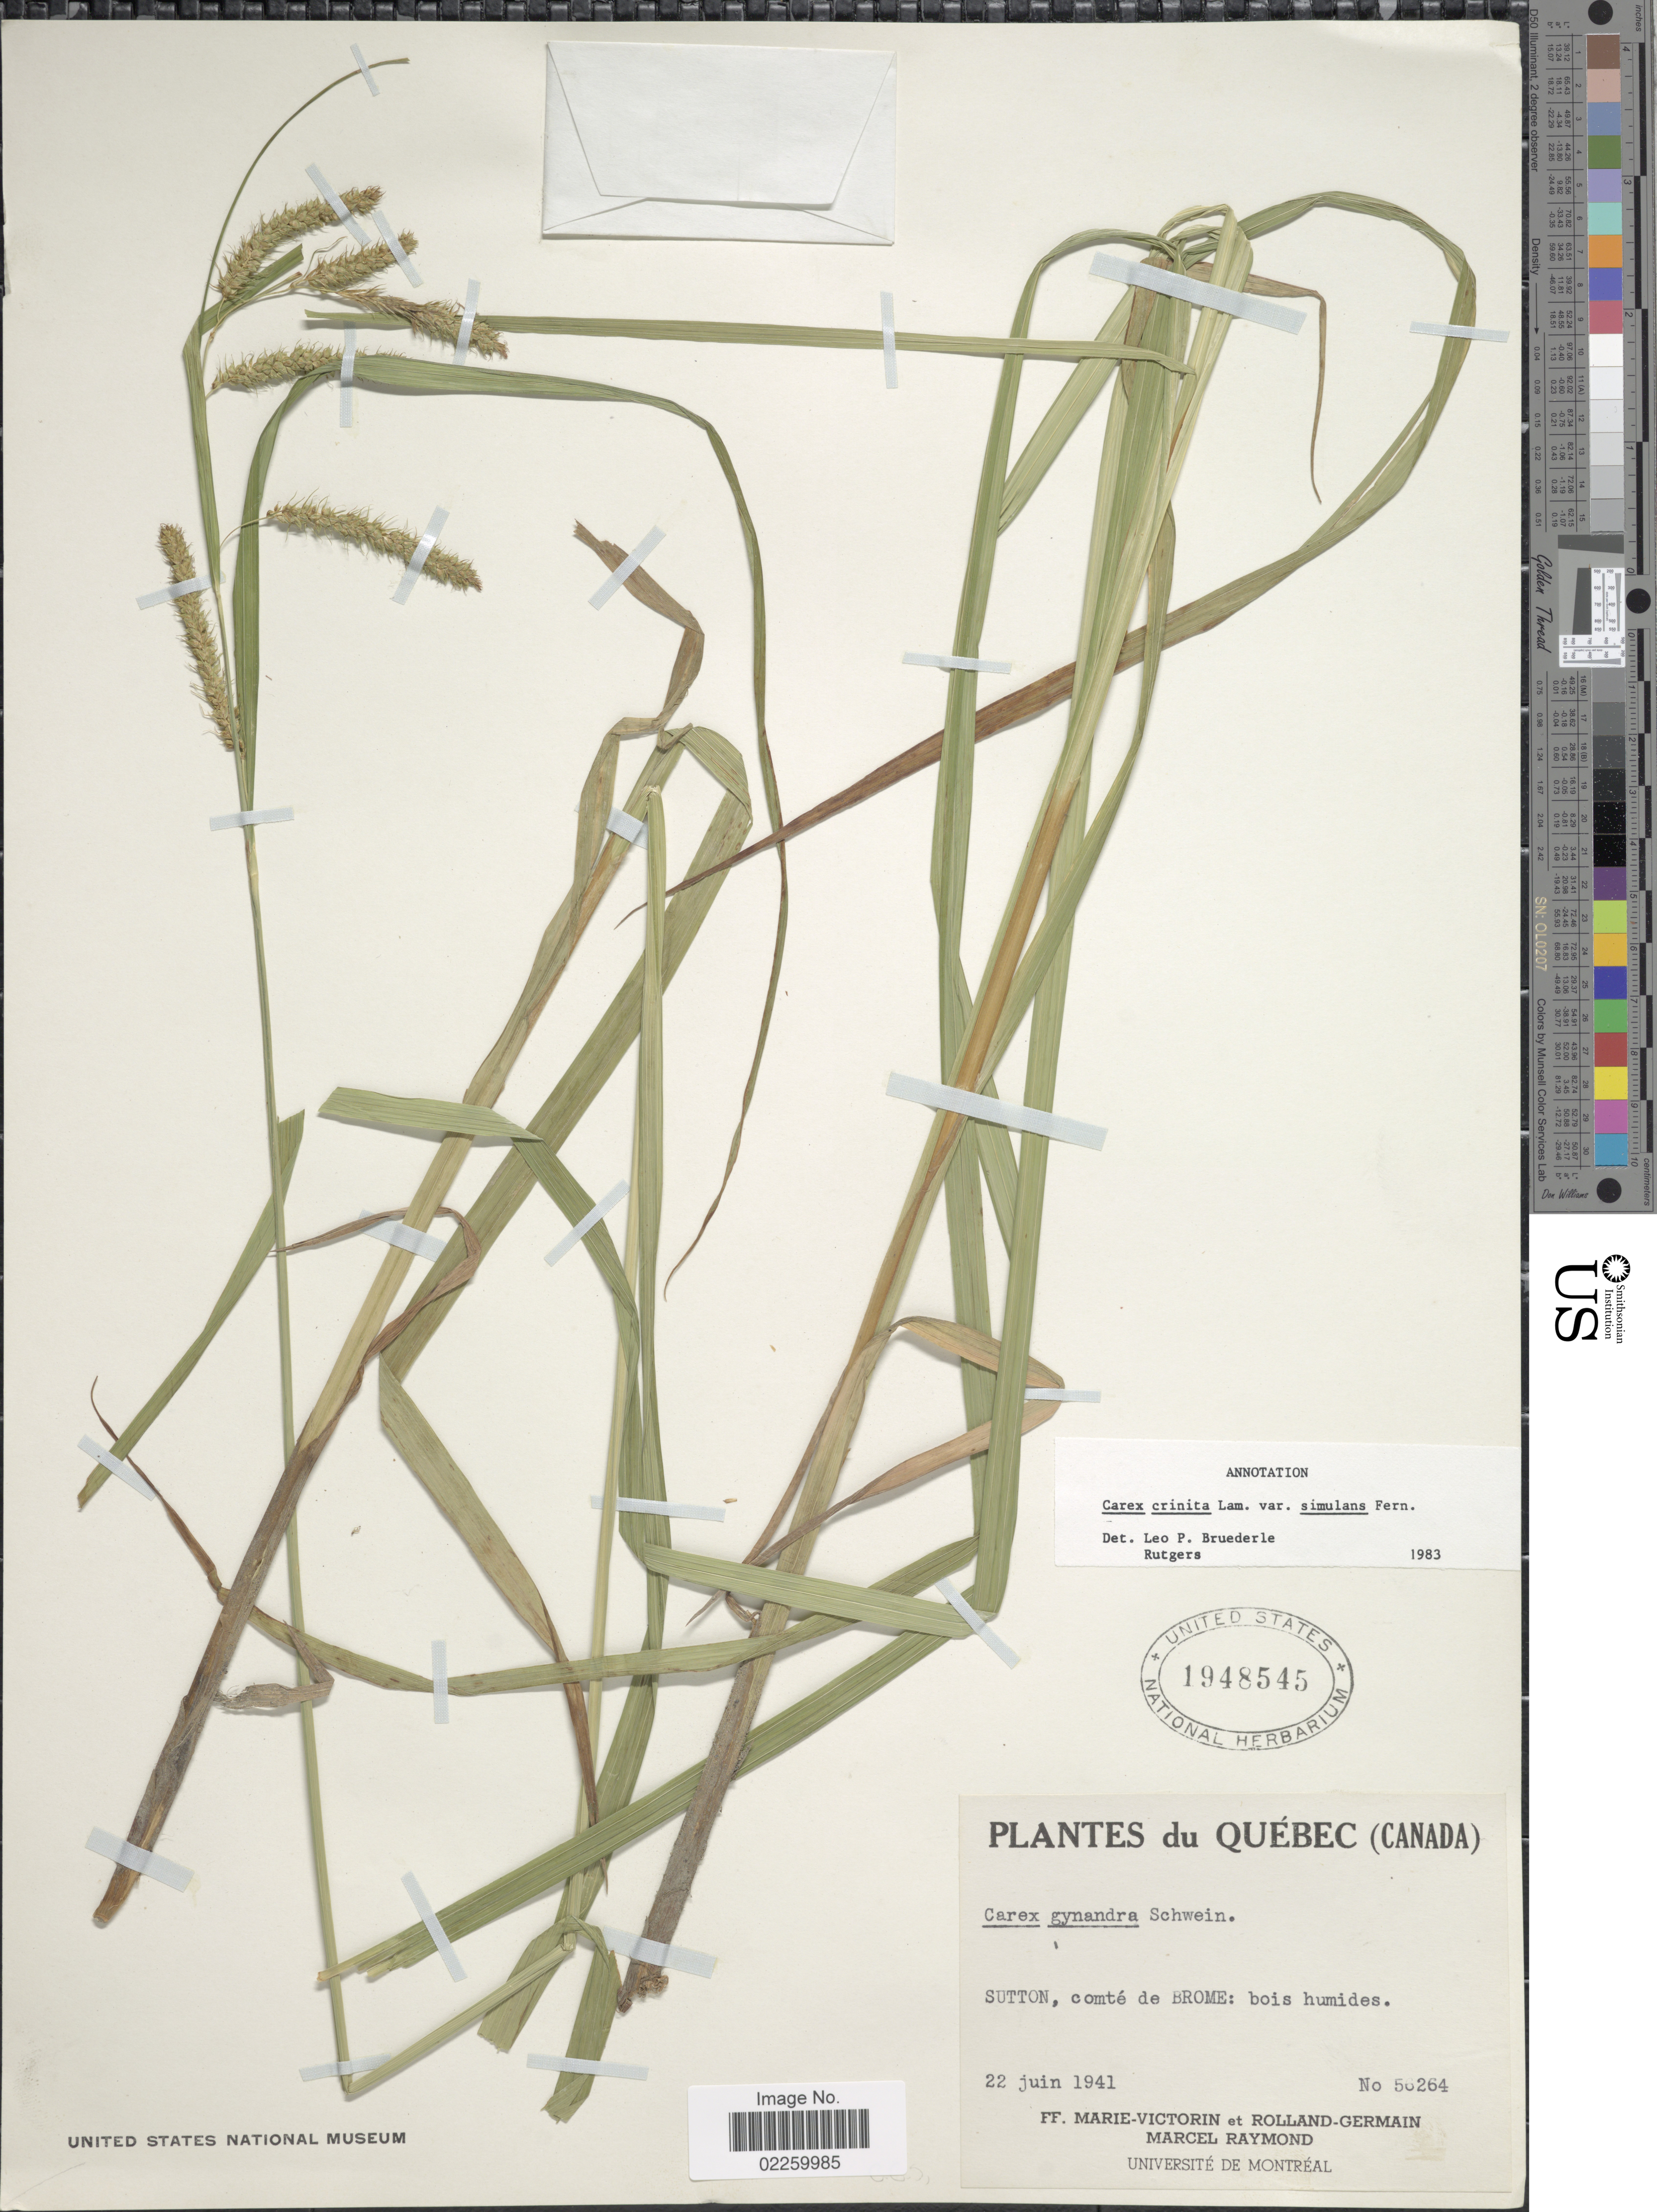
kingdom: Plantae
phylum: Tracheophyta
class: Liliopsida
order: Poales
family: Cyperaceae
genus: Carex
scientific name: Carex crinita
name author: Lam.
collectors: F. Marie-Victorin, Rolland-Germain & M. Raymond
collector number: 56264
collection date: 1941-06-22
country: Canada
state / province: Quebec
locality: Sutton, comte de Brome: bois humides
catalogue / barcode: US 1948545